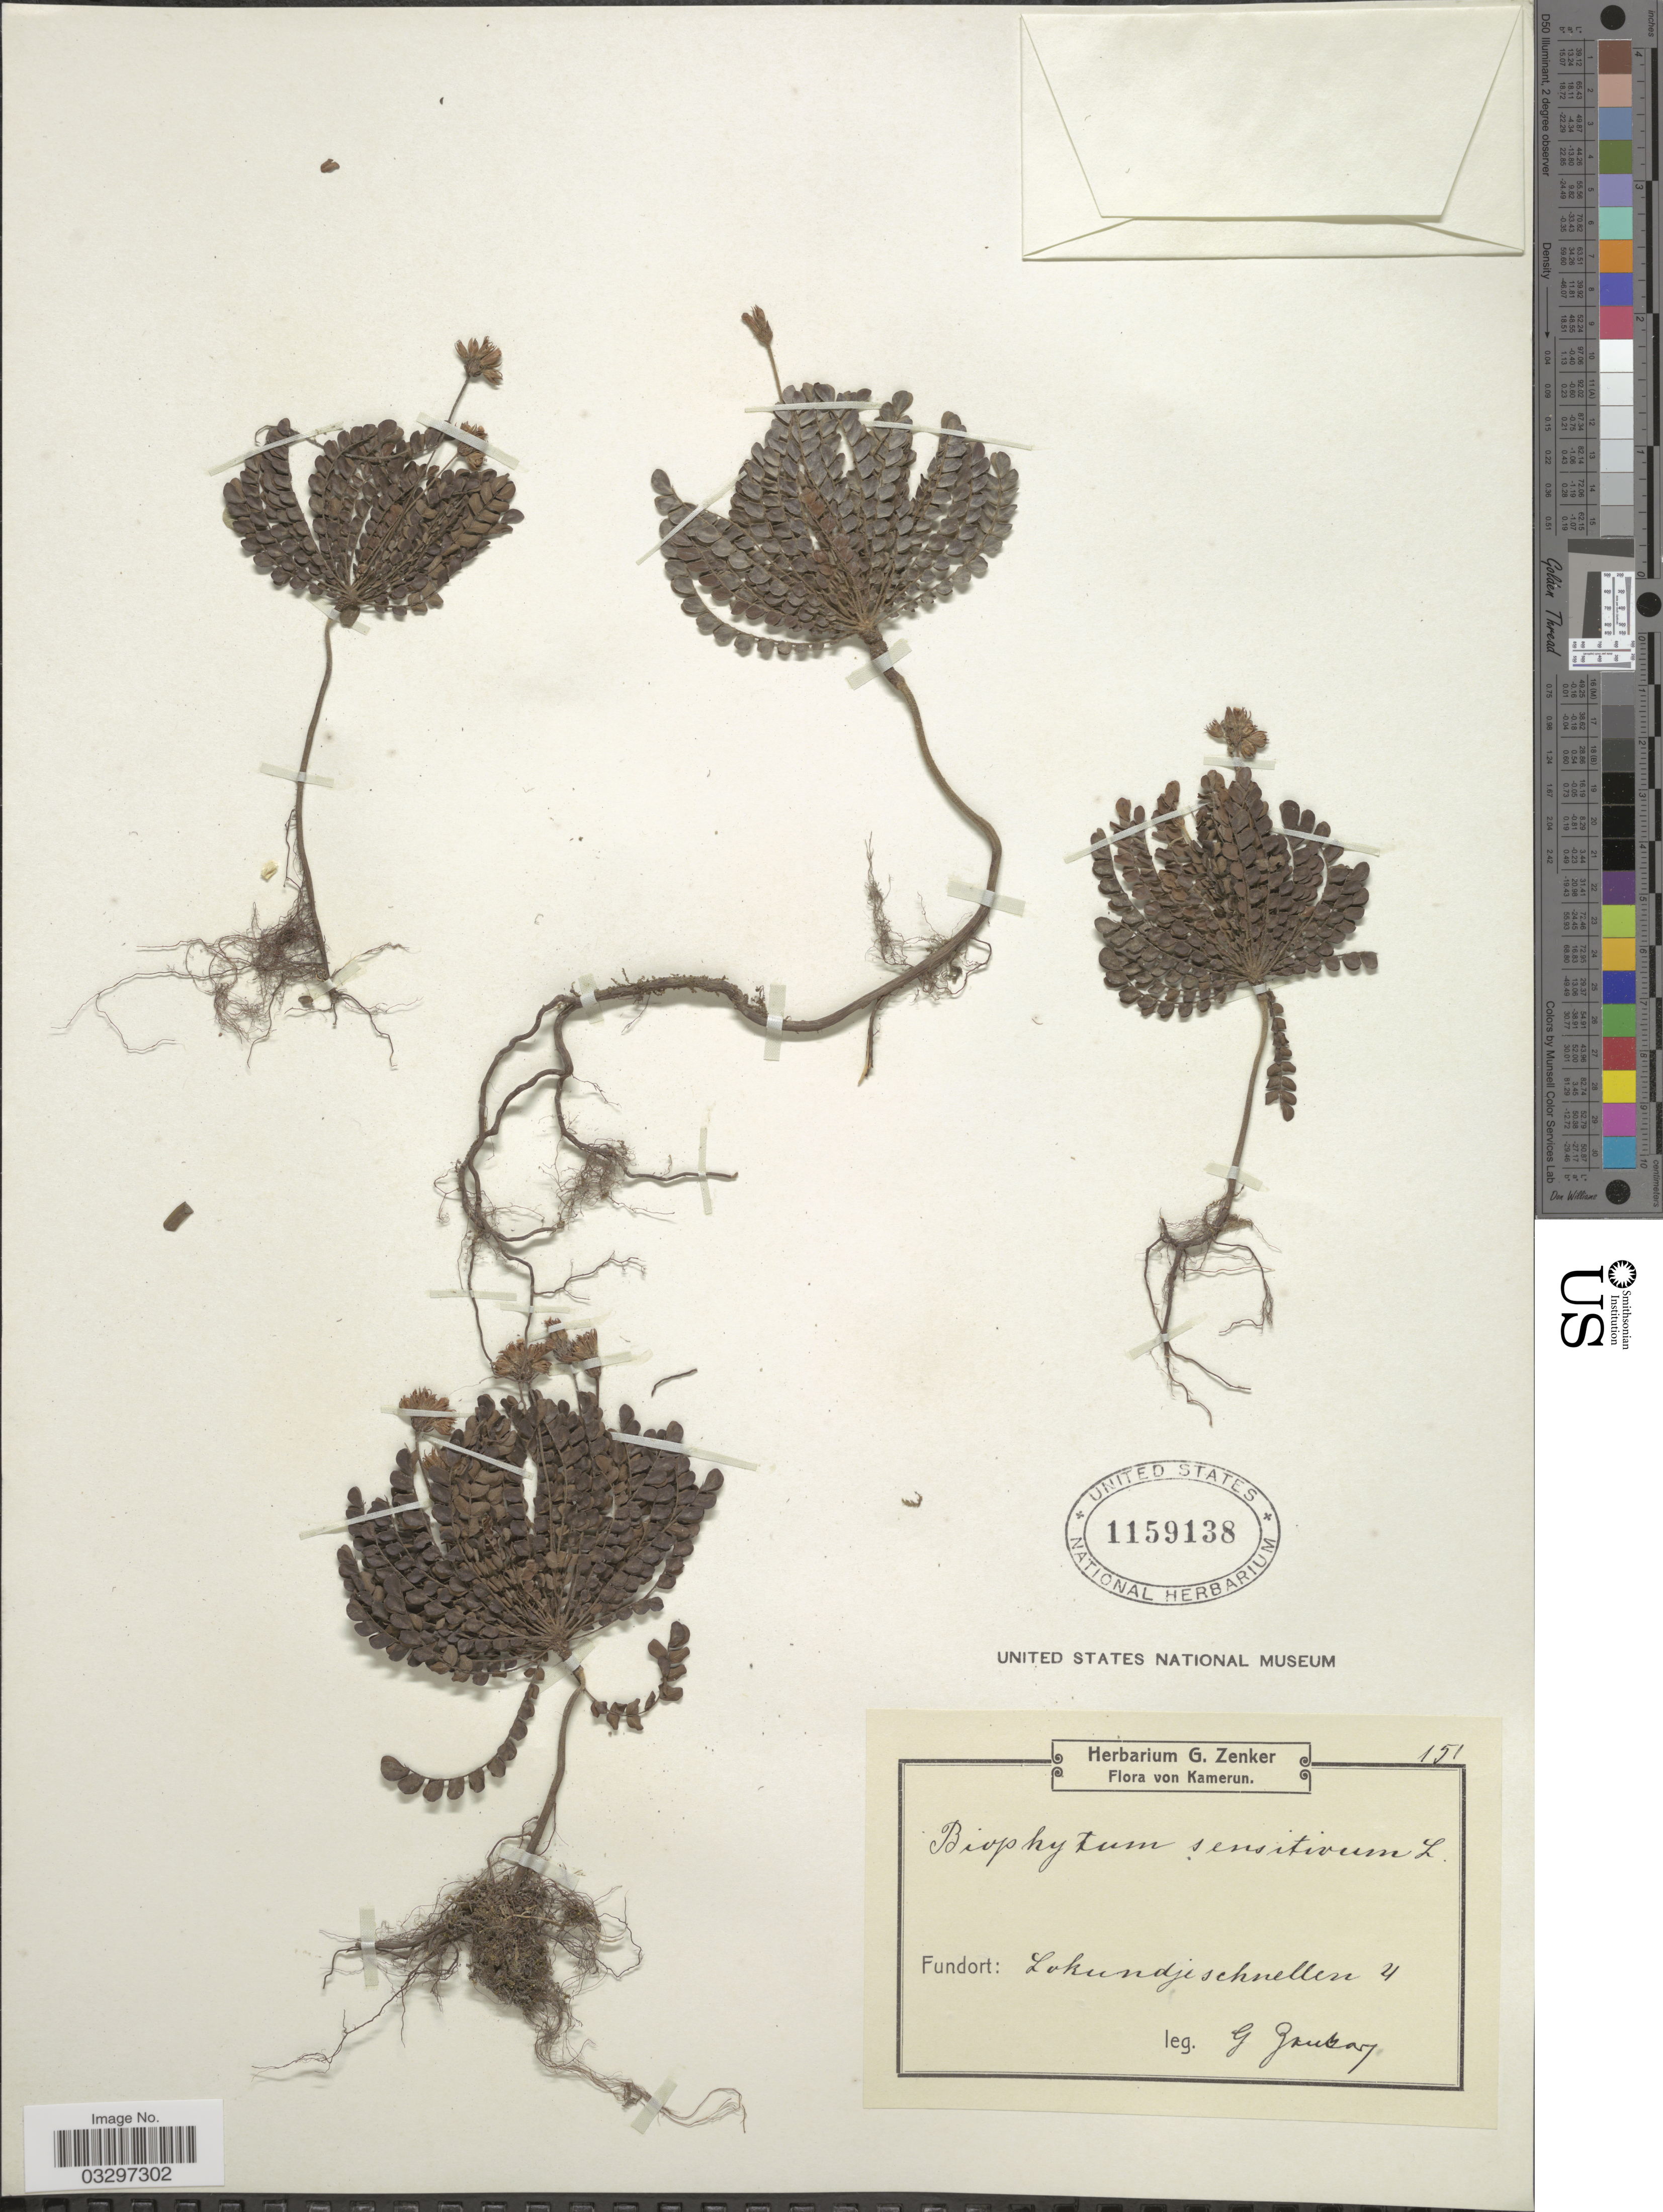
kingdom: Plantae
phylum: Tracheophyta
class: Magnoliopsida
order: Oxalidales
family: Oxalidaceae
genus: Biophytum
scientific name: Biophytum sp.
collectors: G. A. Zenker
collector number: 151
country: Cameroon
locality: Lokundjeschuellen 4 [unsure placement].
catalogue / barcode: US 1159138